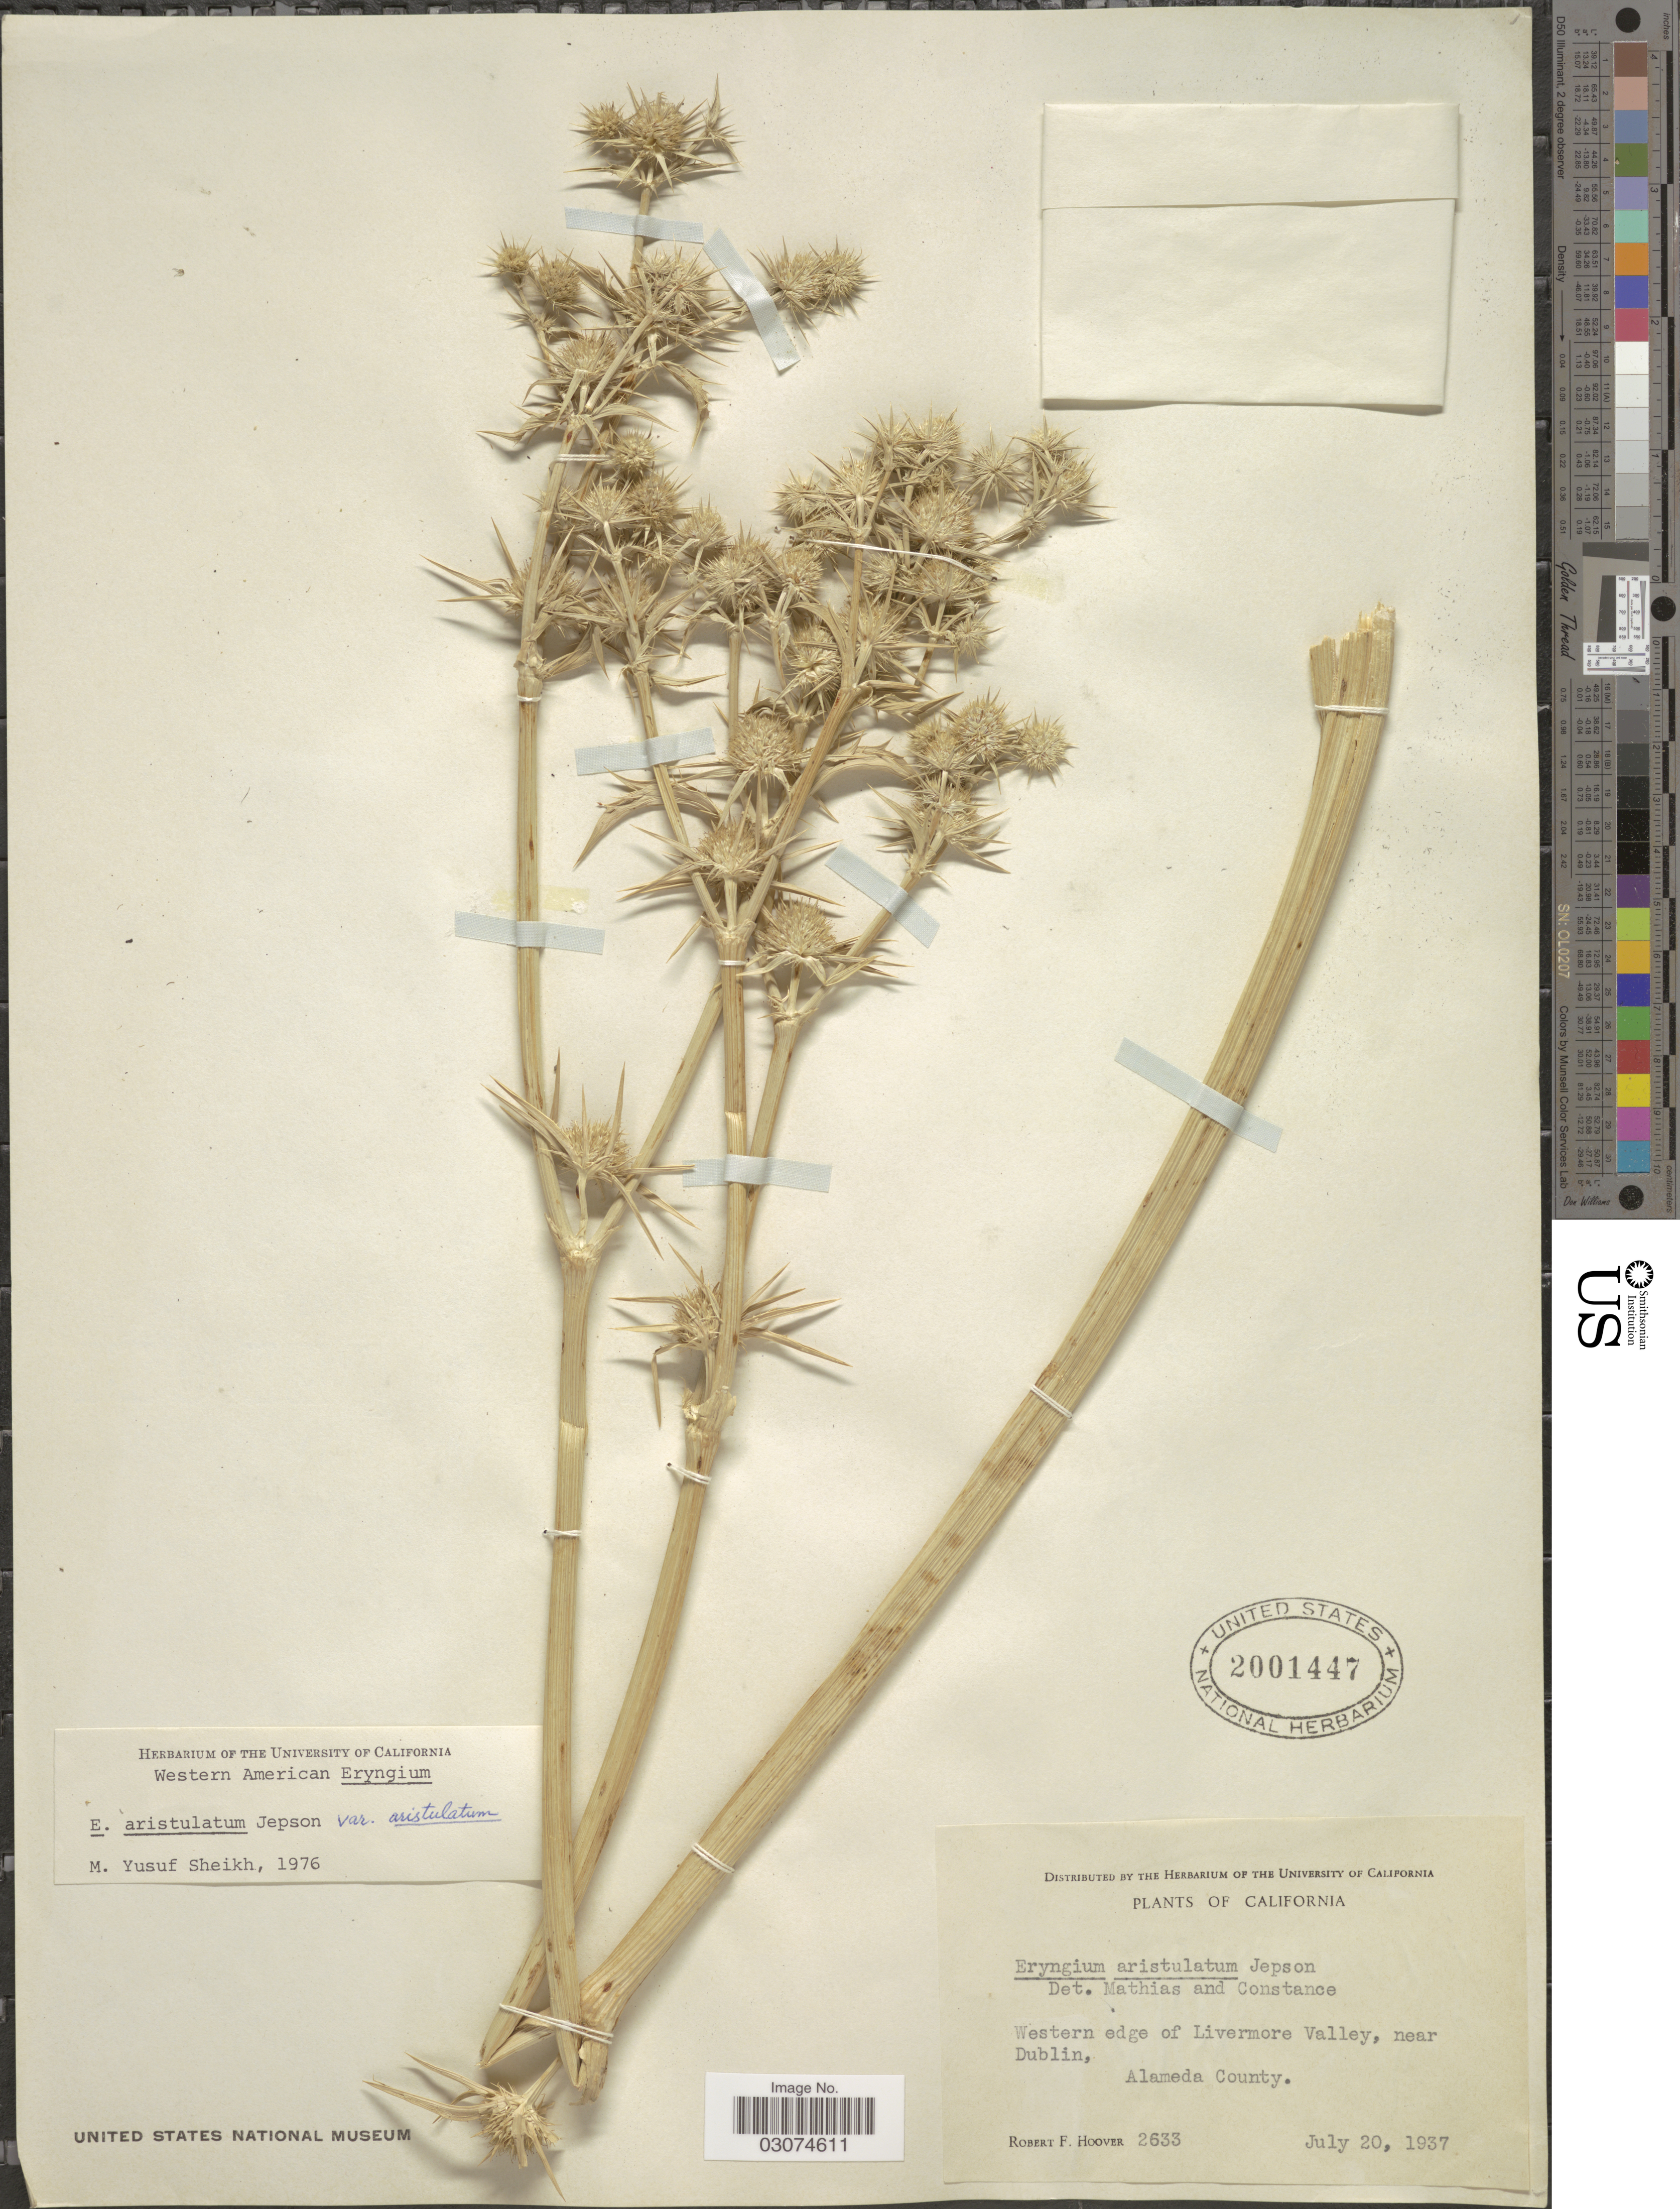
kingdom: Plantae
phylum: Tracheophyta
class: Magnoliopsida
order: Apiales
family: Apiaceae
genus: Eryngium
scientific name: Eryngium aristulatum var. aristulatum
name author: Jeps.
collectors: R. F. Hoover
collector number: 2633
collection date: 1937-07-20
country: United States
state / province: California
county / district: Alameda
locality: Western edge of Livermore Valley, near Dublin, Alameda County.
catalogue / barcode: US 2001447